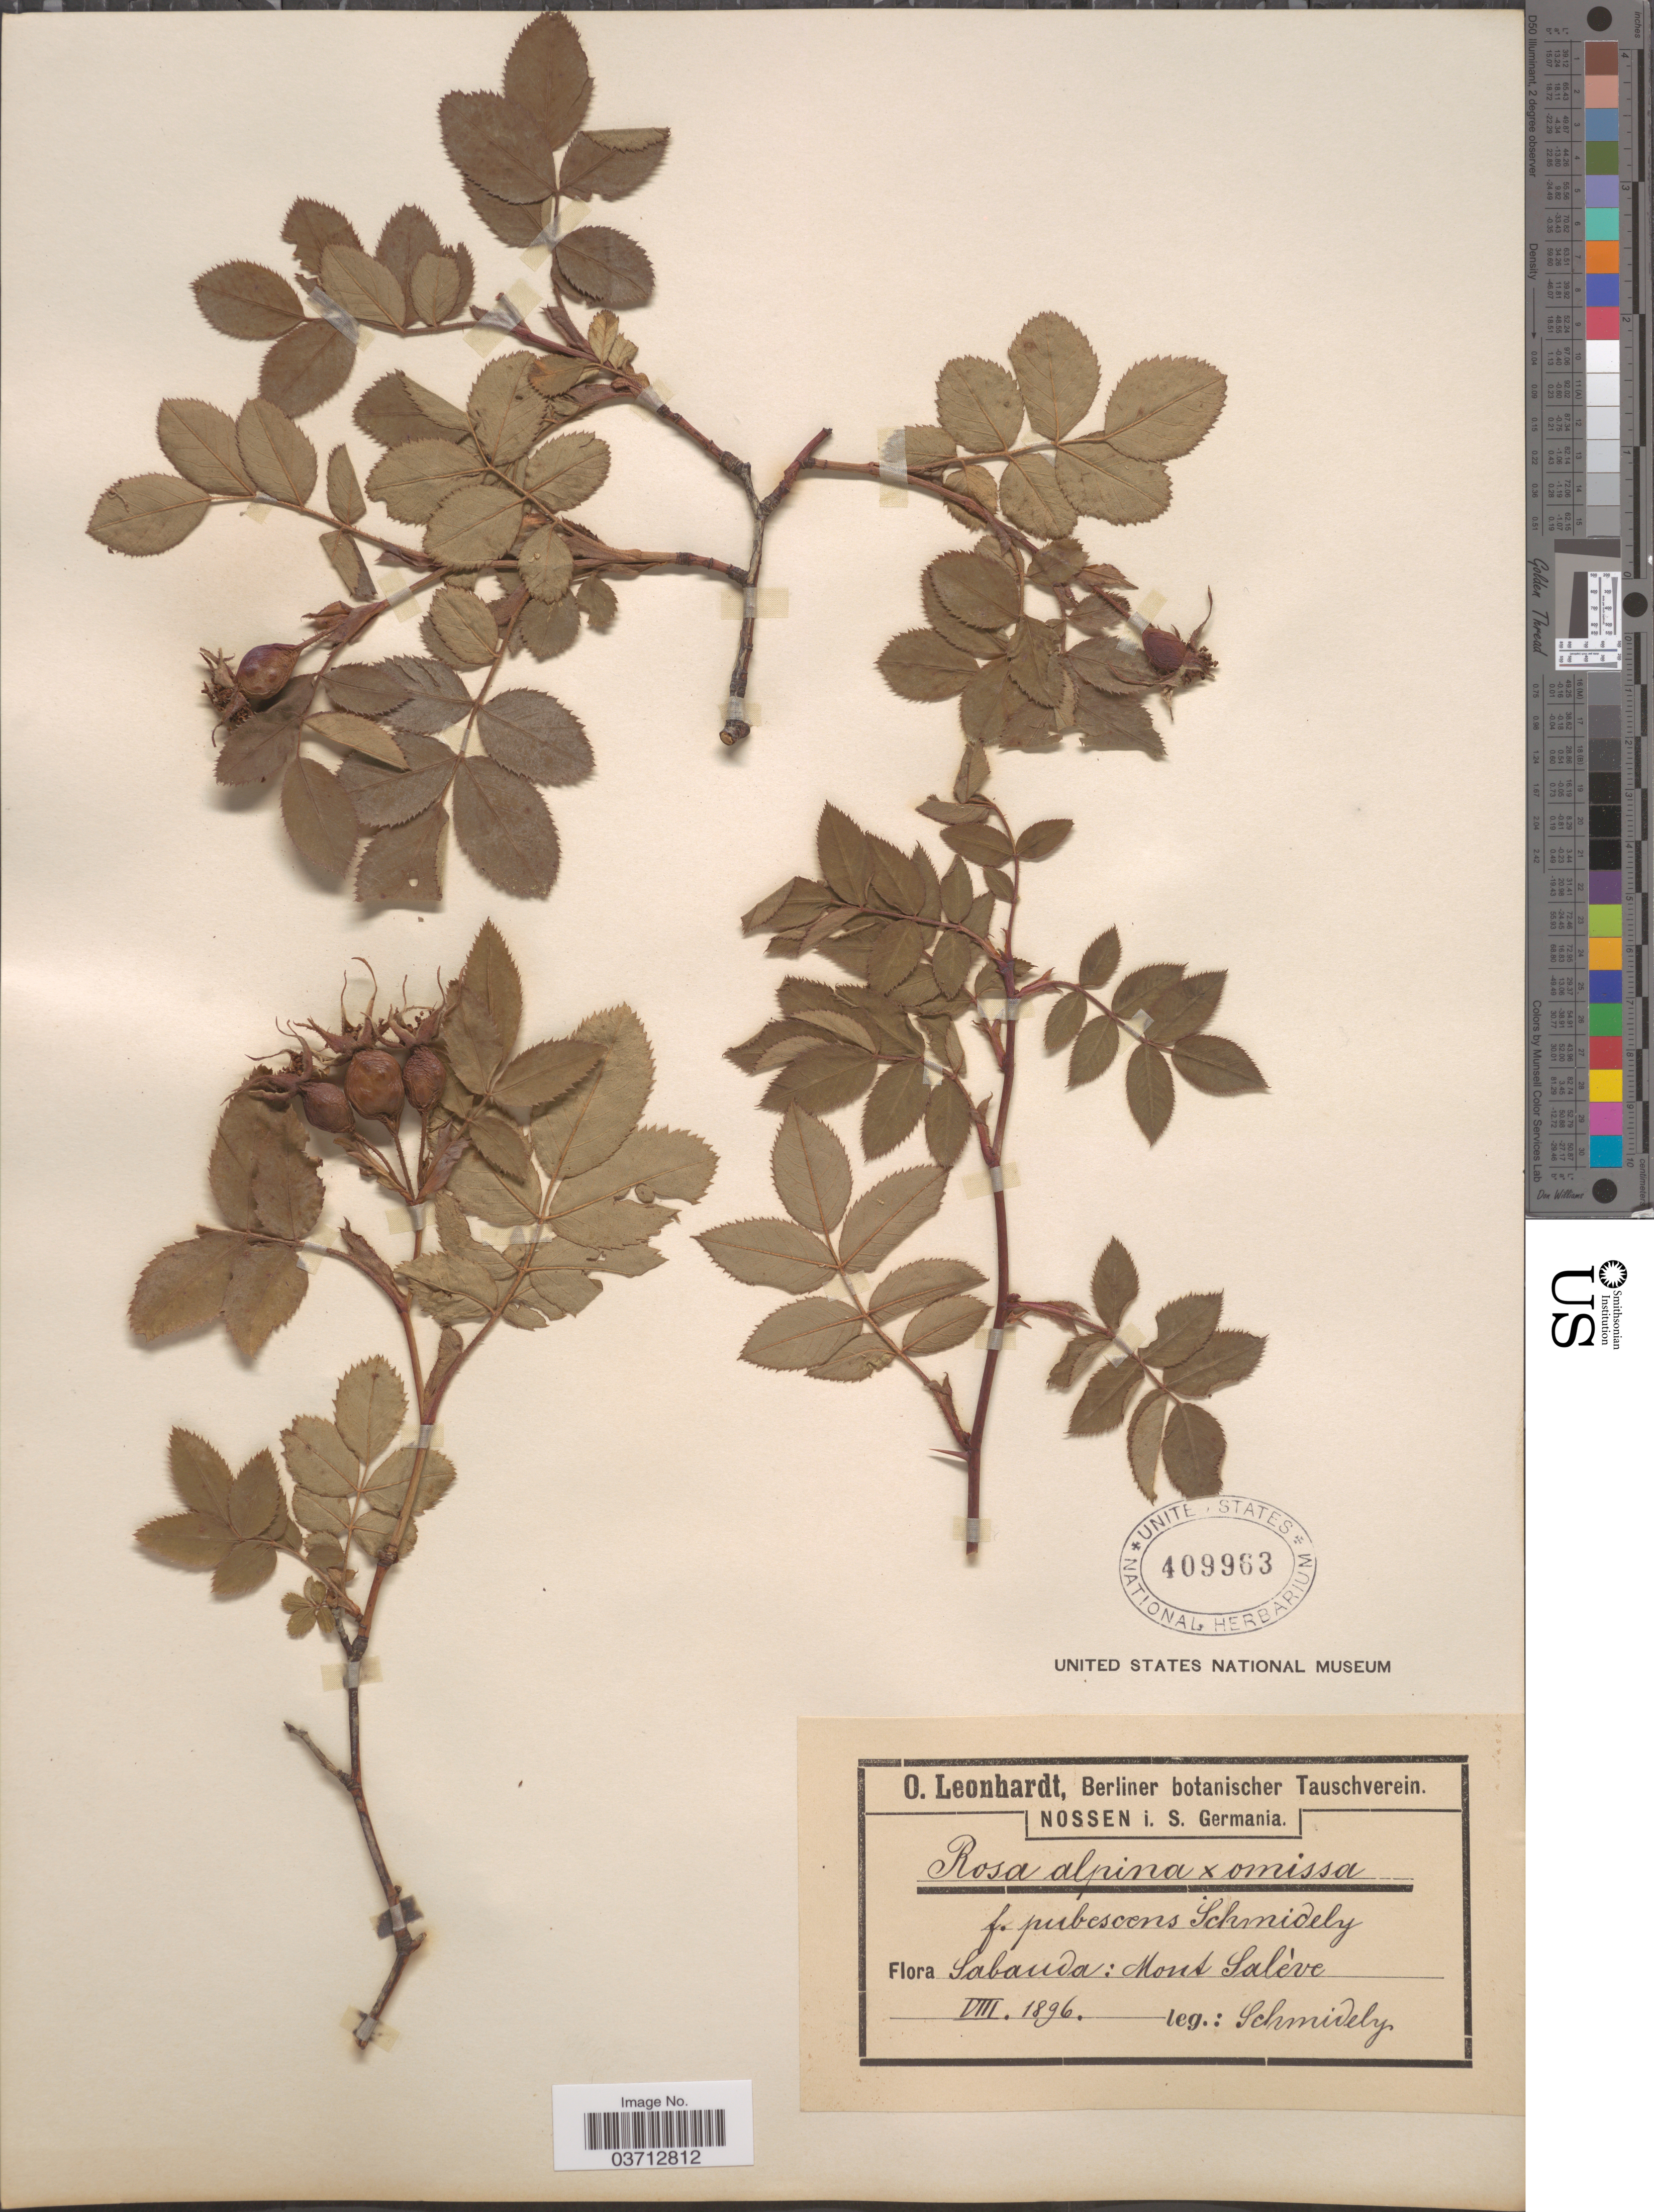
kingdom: Plantae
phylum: Tracheophyta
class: Magnoliopsida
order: Rosales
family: Rosaceae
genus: Rosa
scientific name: Rosa alpina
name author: L.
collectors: Schmidely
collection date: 1896-08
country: France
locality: Sabauda: Mont Saléve.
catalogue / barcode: US 409663